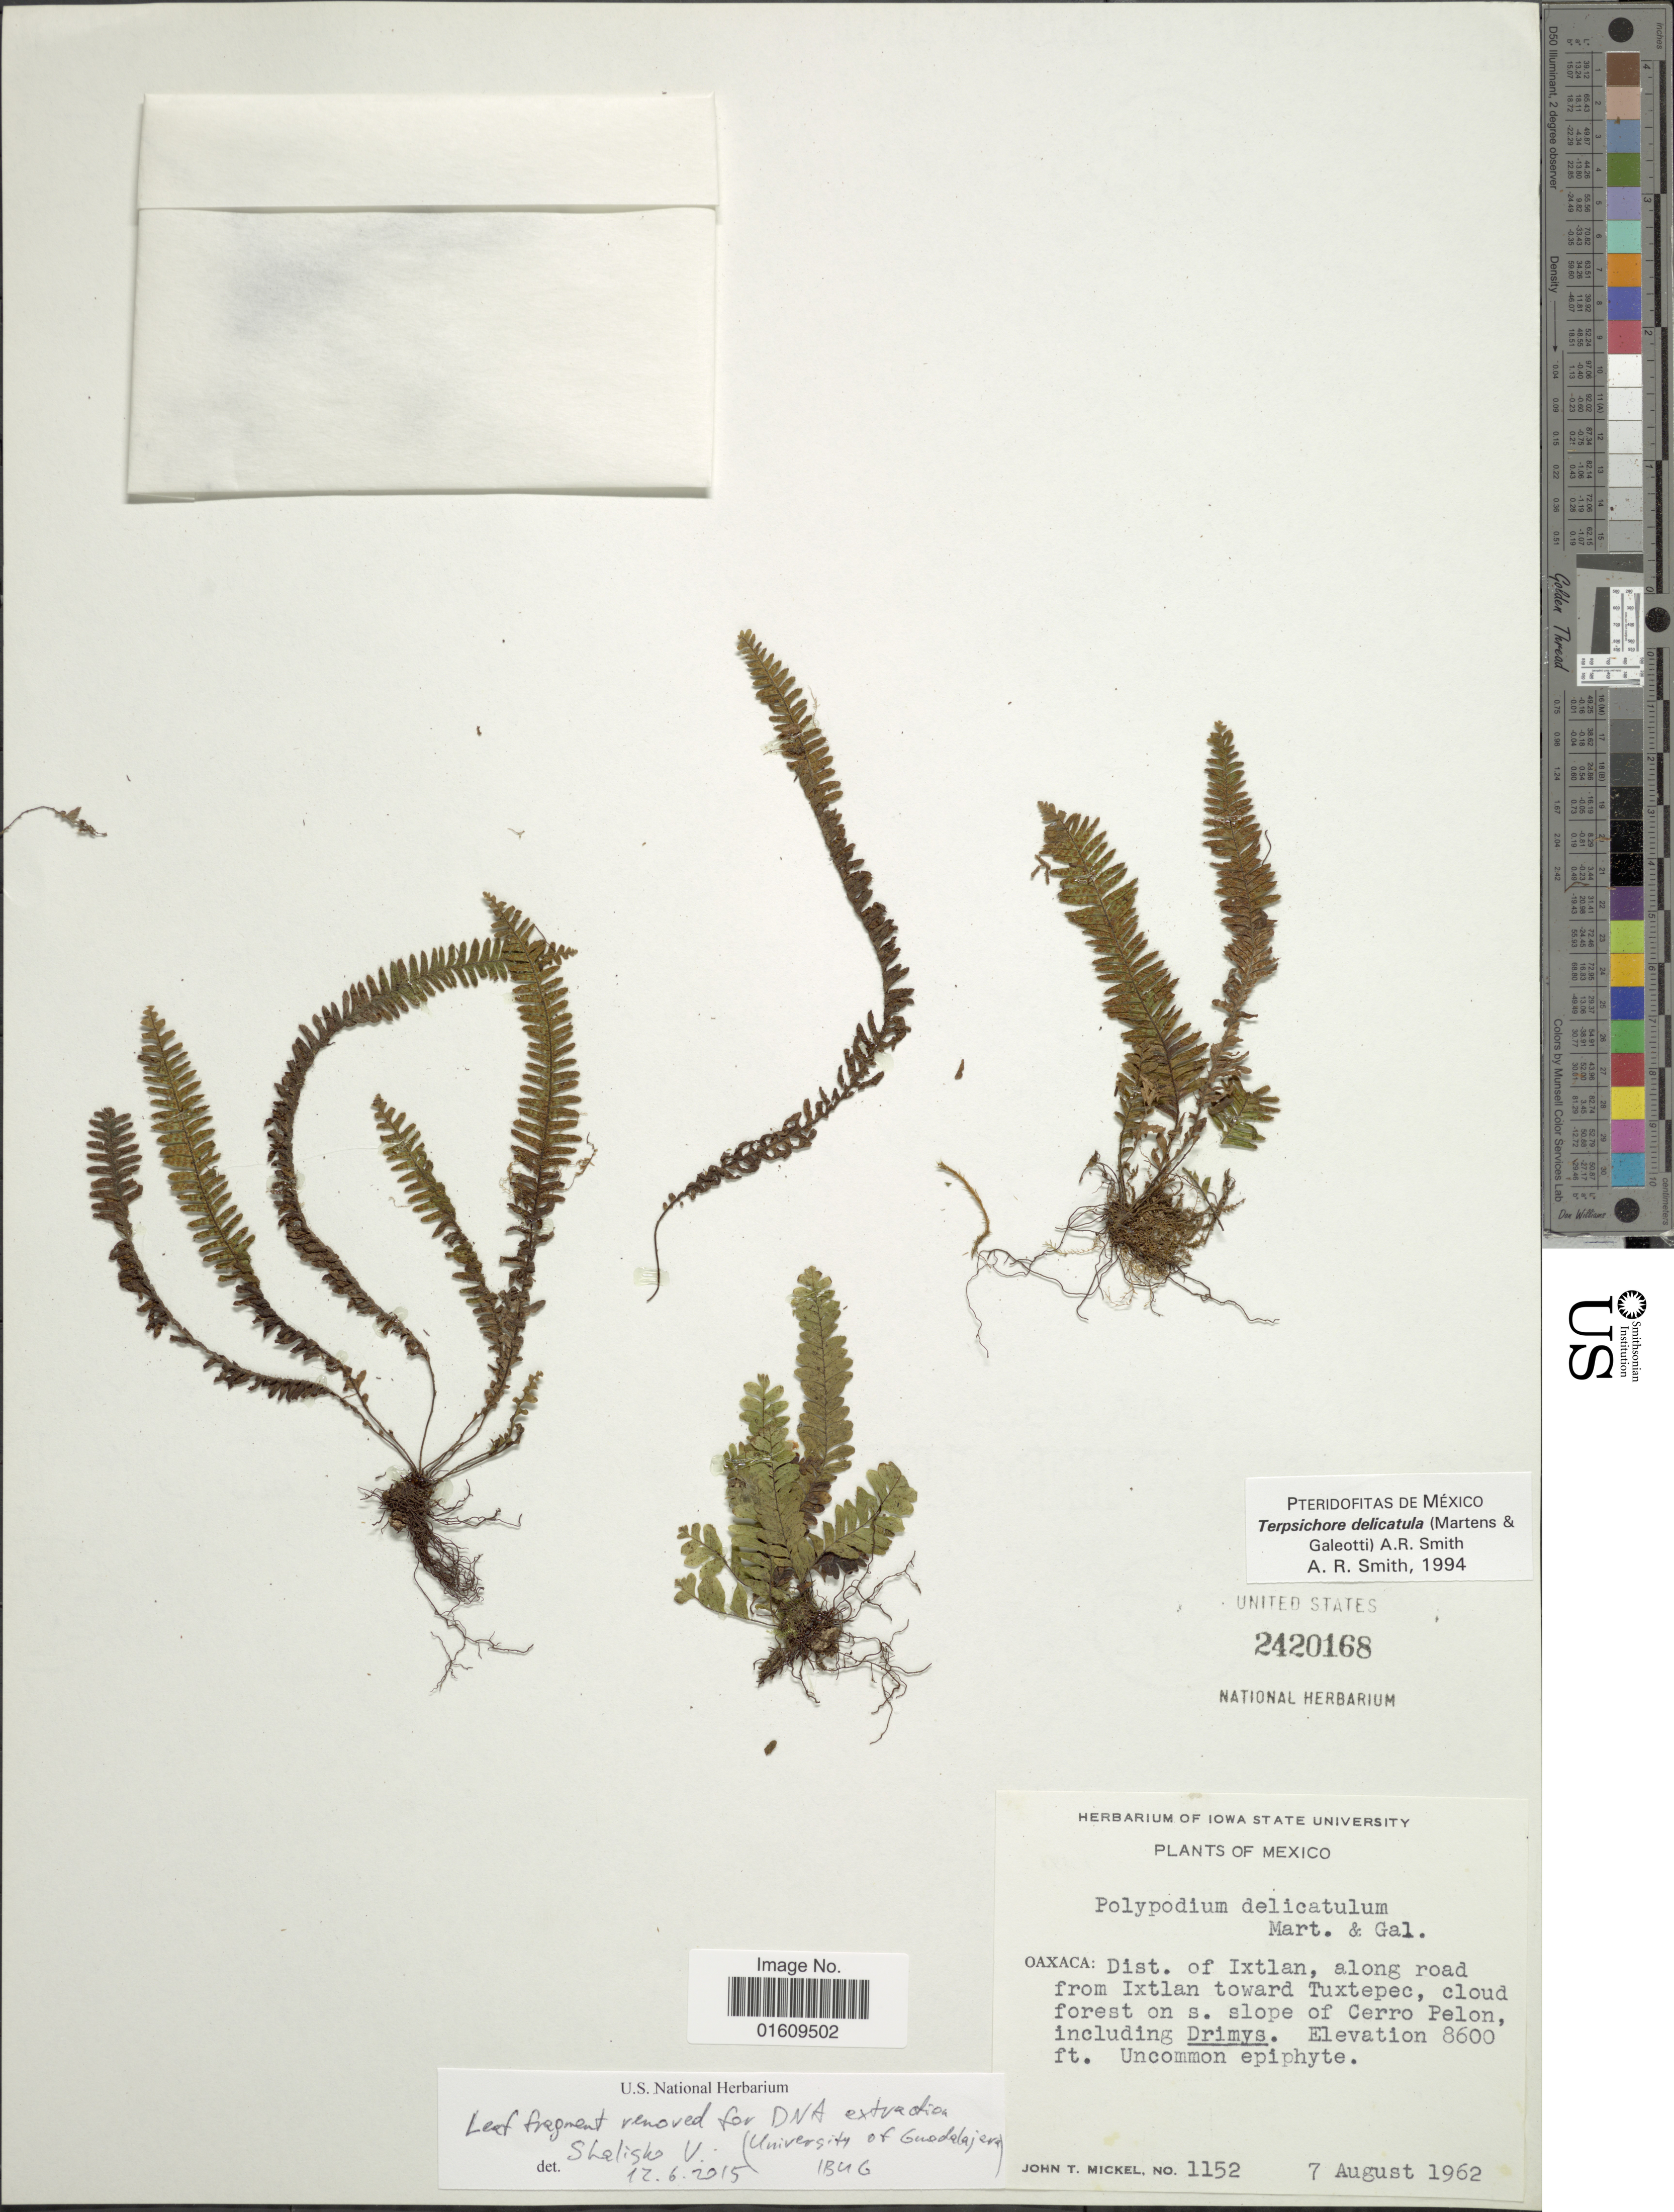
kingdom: Plantae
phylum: Tracheophyta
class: Polypodiopsida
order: Polypodiales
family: Polypodiaceae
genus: Galactodenia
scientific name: Galactodenia delicatula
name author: (Mart. & Galeotti) Sundue & Labiak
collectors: J. T. Mickel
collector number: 1152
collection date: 1962-08-07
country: Mexico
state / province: Oaxaca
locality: Dist.of Ixtlan, along road from Ixtlan toward Tuxtepecm Cloud forest on s. slope of Cerro Pelon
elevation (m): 2621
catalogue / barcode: US 2420168